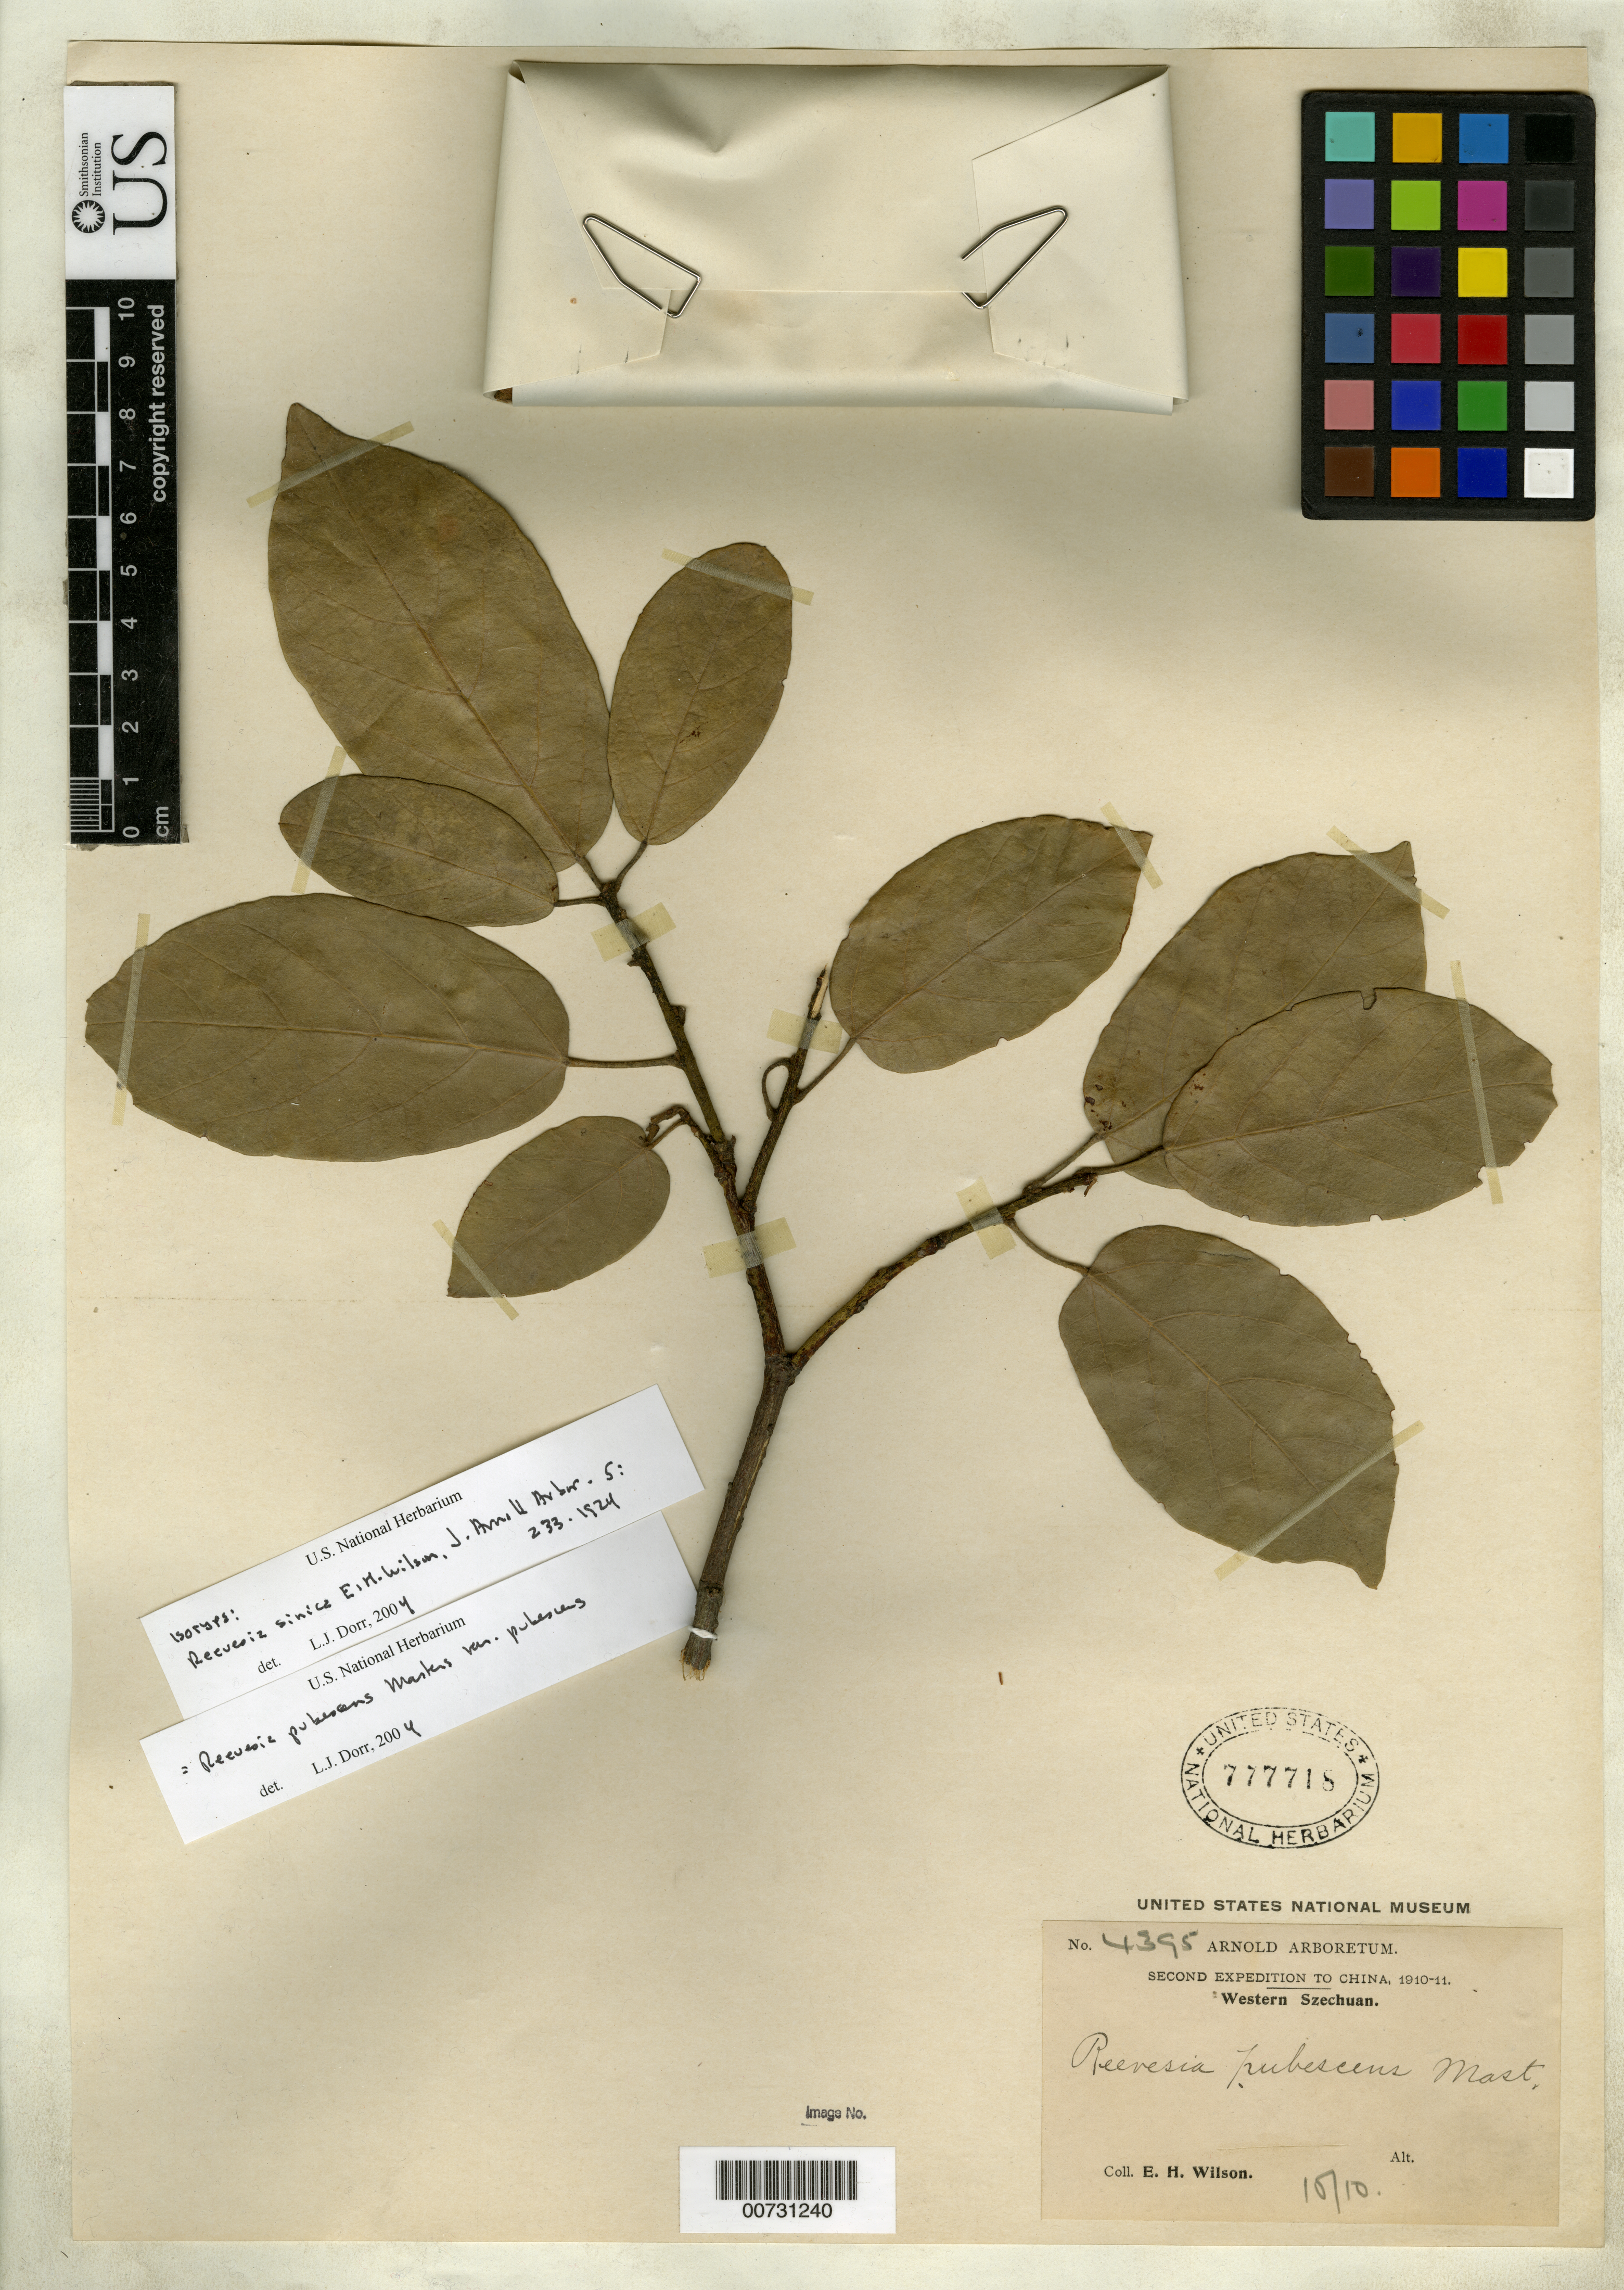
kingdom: Plantae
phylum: Tracheophyta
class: Magnoliopsida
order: Malvales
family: Malvaceae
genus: Reevesia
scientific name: Reevesia sinica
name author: E.H. Wilson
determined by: Dorr, L. J., (BOT), Smithsonian Institution - National Museum of Natural History (UNITED STATES)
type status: Isotype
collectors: E. H. Wilson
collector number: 4395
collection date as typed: Oct 1910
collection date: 1910-10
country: China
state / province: Sichuan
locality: Western Szechuan. [Protologue: "Monkong Ting, descent of the Pan-lan-shan, side of stream, alt. 2300 m."]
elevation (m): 2300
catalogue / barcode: US 777718